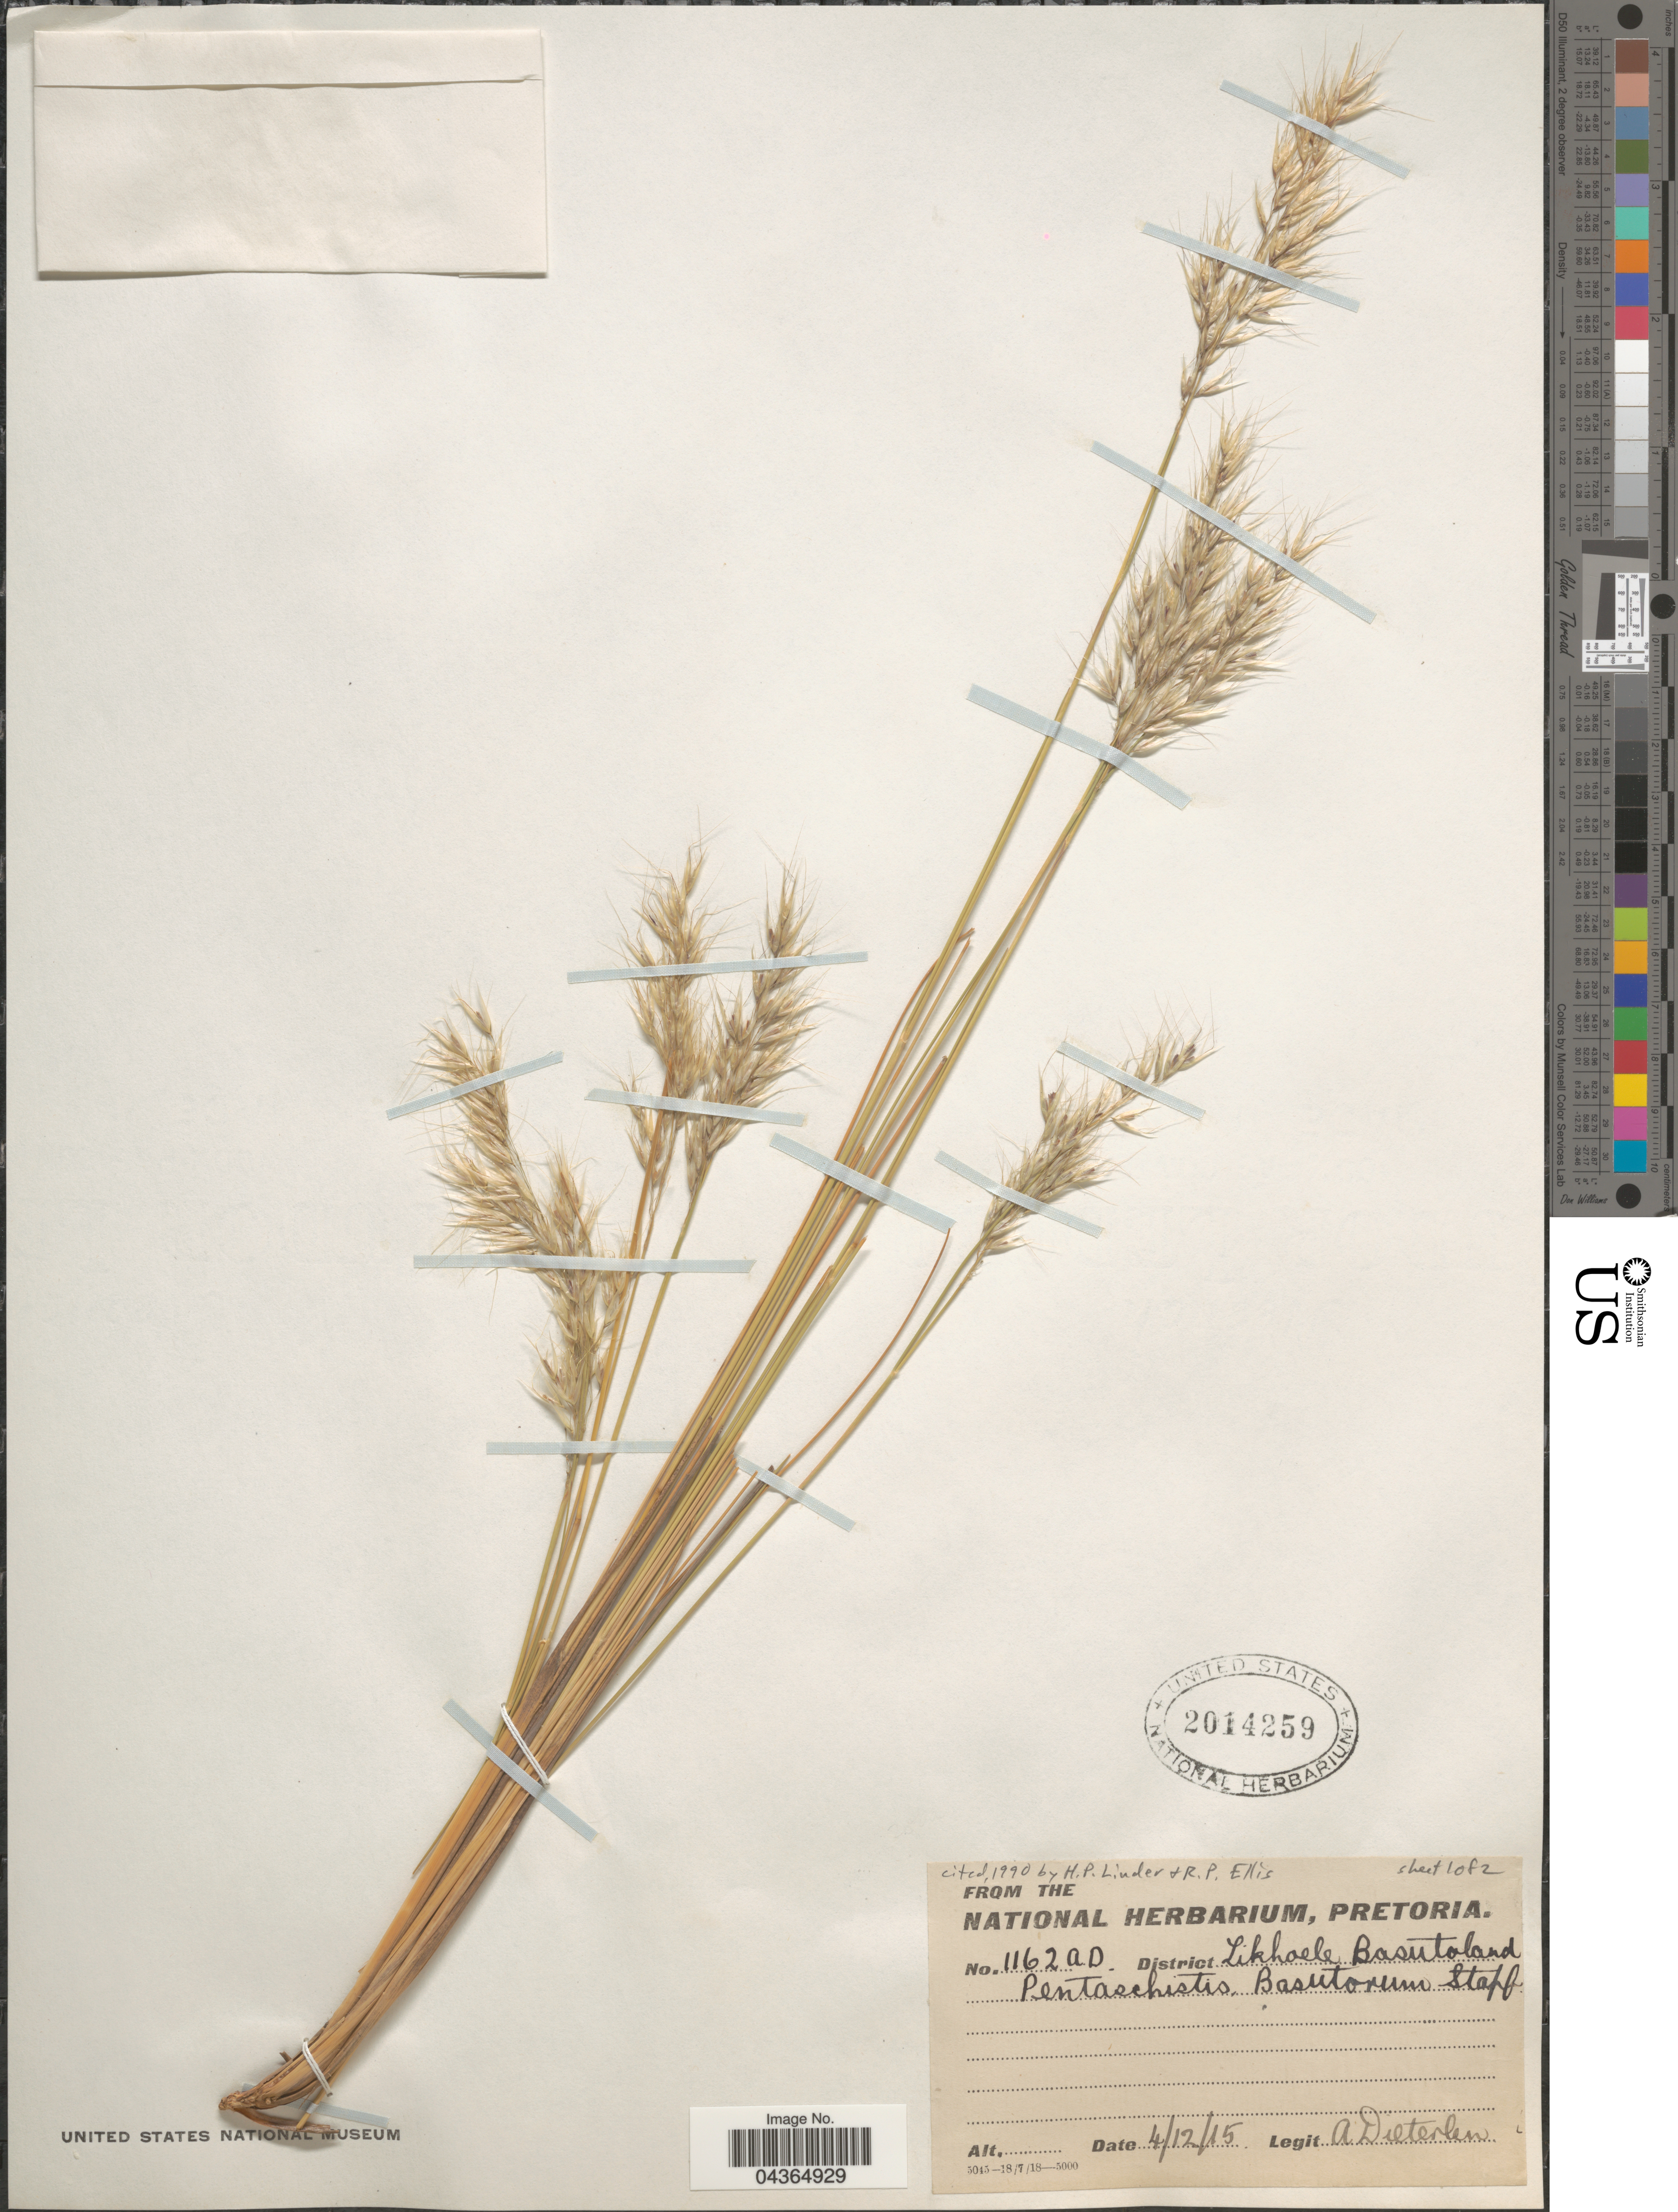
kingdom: Plantae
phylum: Tracheophyta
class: Liliopsida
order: Poales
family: Poaceae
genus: Pentameris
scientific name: Pentameris basutorum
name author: (Stapf) Galley & H.P. Linder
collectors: A. Dieterlen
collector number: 1162A.D.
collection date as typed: Transcribed d/m/y: 4/12/15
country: Lesotho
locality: District Likhoele Basutoland.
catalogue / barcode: US 2014259